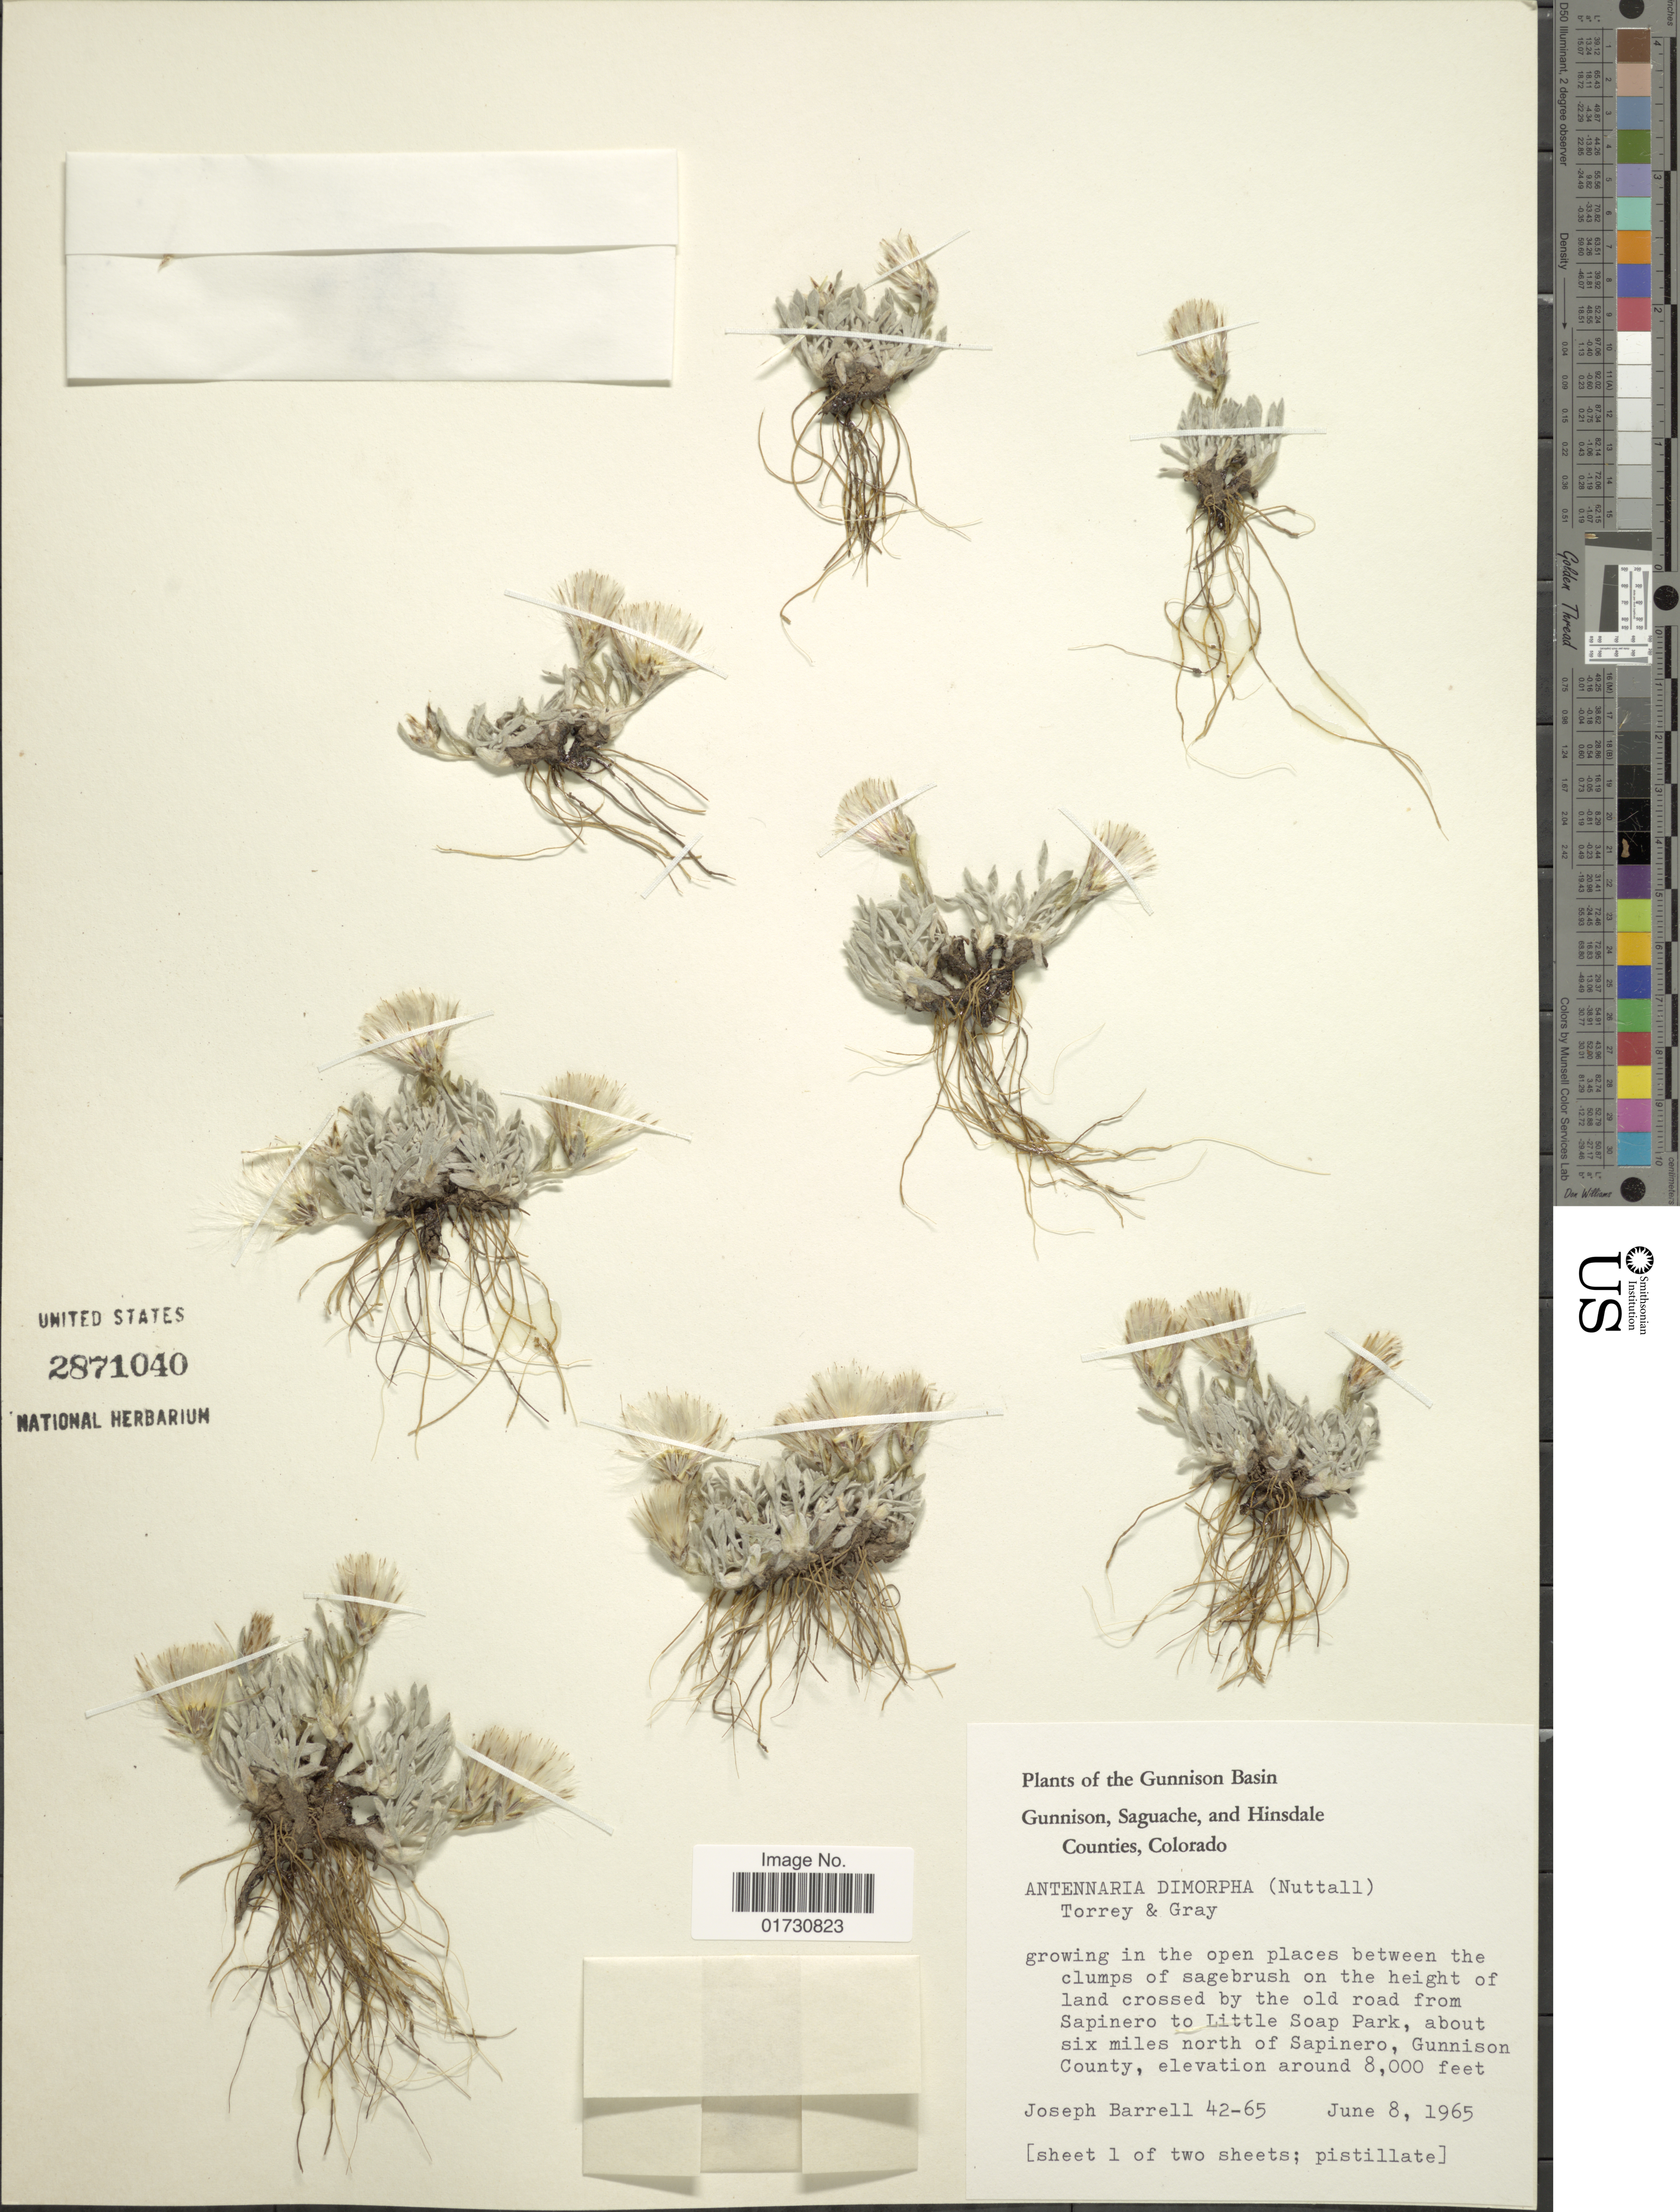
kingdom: Plantae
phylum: Tracheophyta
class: Magnoliopsida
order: Asterales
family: Asteraceae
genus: Antennaria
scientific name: Antennaria dimorpha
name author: (Nutt.) Torr. & A. Gray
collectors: J. Barrell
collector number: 42-65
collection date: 1965-06-08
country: United States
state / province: Colorado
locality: Gunnison Basin, on the height of land crossed by the old road from Sapinero to Little Soap Park, about six miles north of Sapinero, Gunnison County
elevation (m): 2438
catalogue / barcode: US 2871040